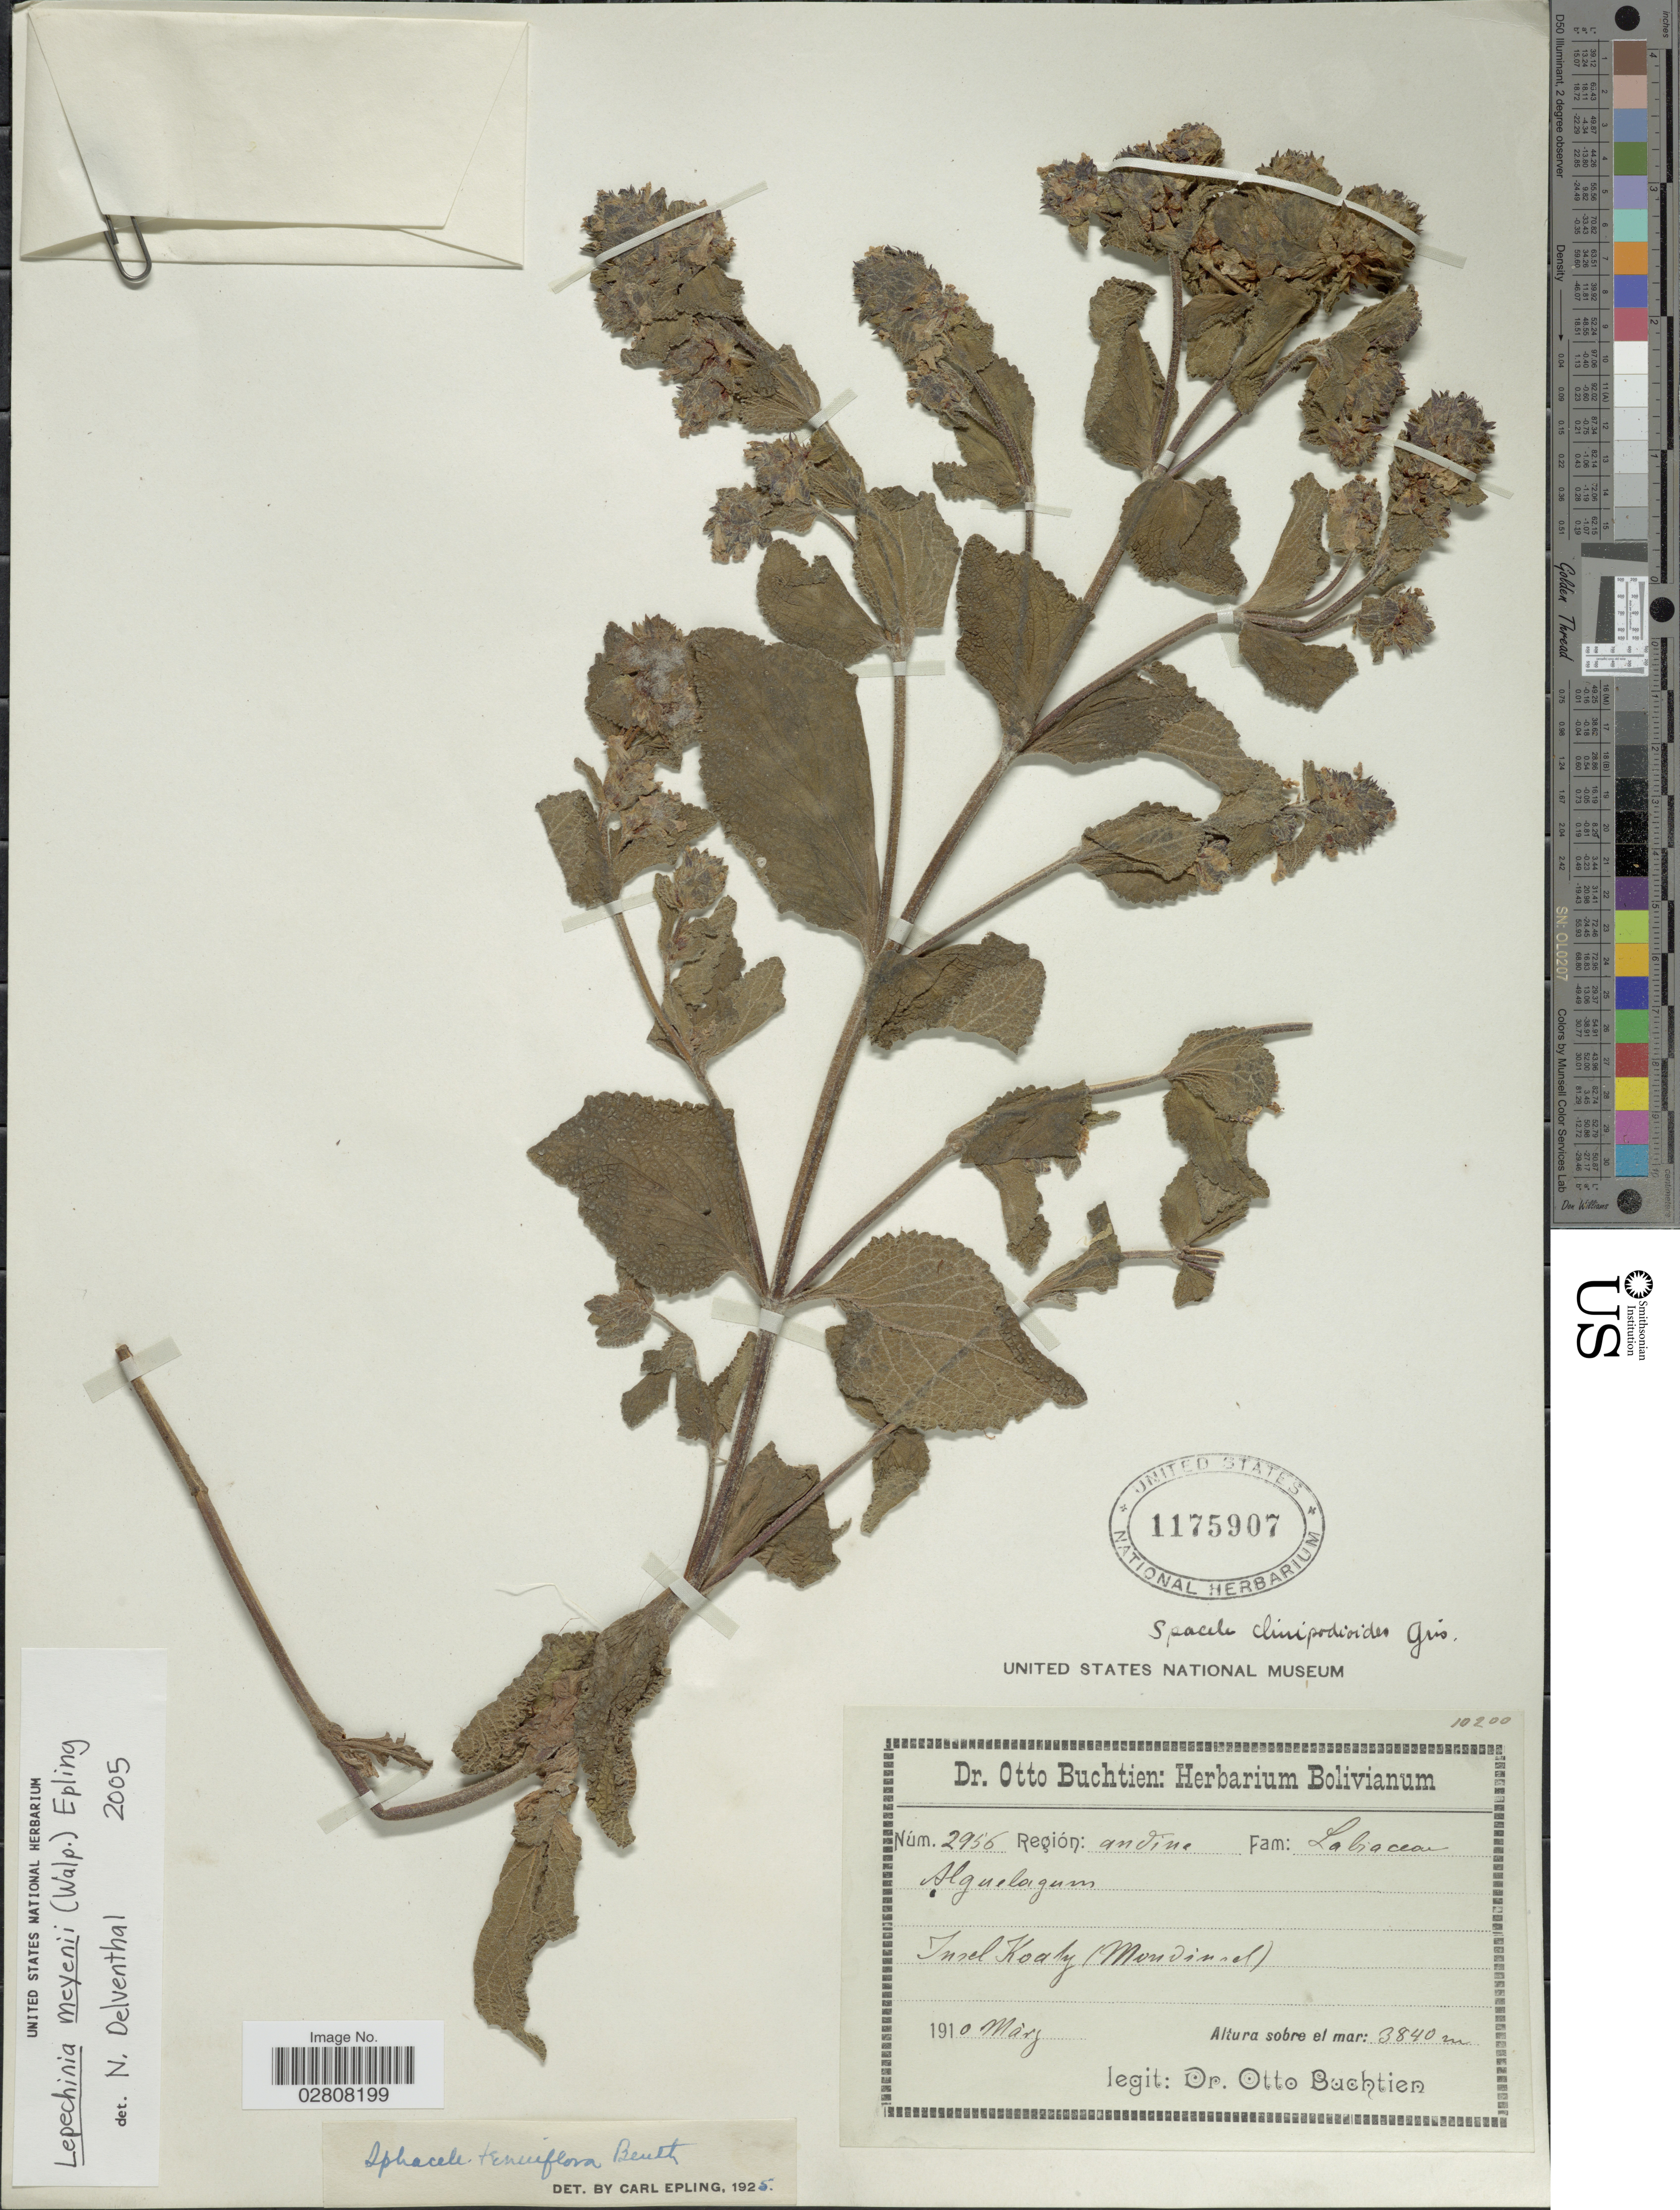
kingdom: Plantae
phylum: Tracheophyta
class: Magnoliopsida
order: Lamiales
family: Lamiaceae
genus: Lepechinia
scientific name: Lepechinia meyenii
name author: (Walp.) Epling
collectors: O. Buchtien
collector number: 2956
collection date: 1910-03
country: Bolivia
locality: Región: andine. Insel Coaty (Mondinsel).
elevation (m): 3840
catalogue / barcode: US 1175907